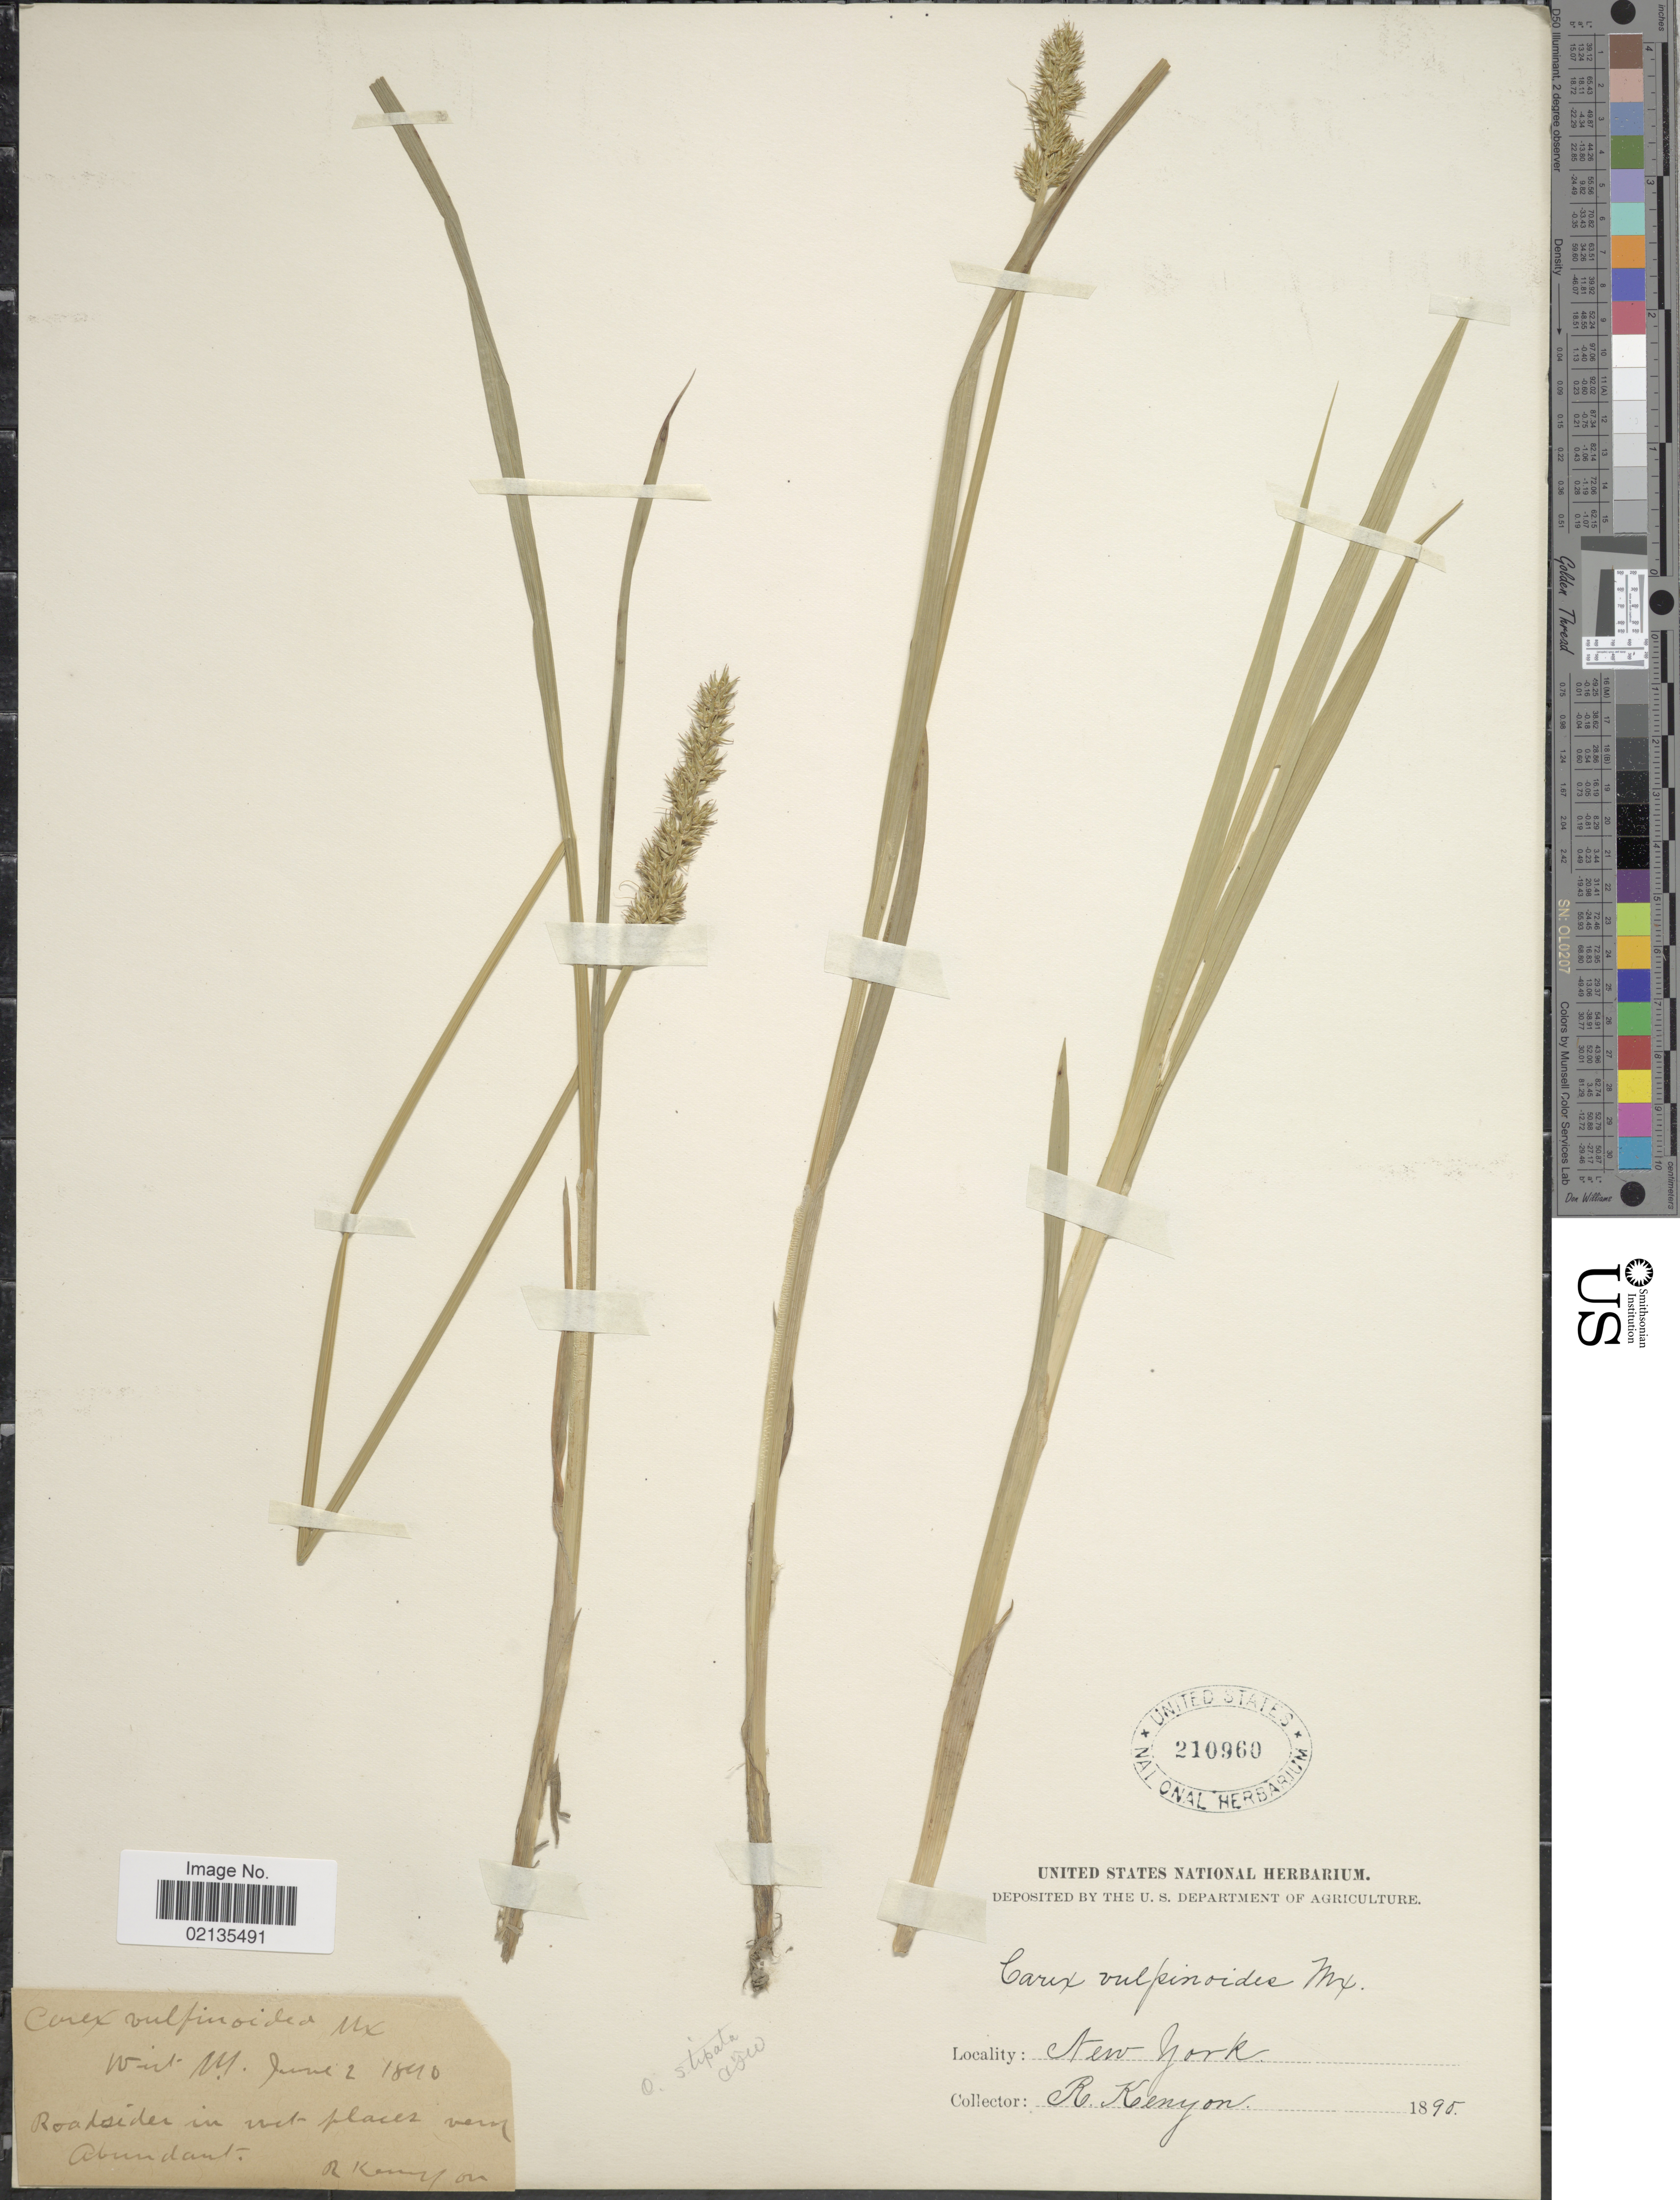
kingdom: Plantae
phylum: Tracheophyta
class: Liliopsida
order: Poales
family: Cyperaceae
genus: Carex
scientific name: Carex stipata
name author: Muhl. ex Willd.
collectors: R. Kenyon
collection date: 1890-06-02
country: United States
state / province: New York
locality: Wirt, roadsides in wet places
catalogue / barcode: US 210960